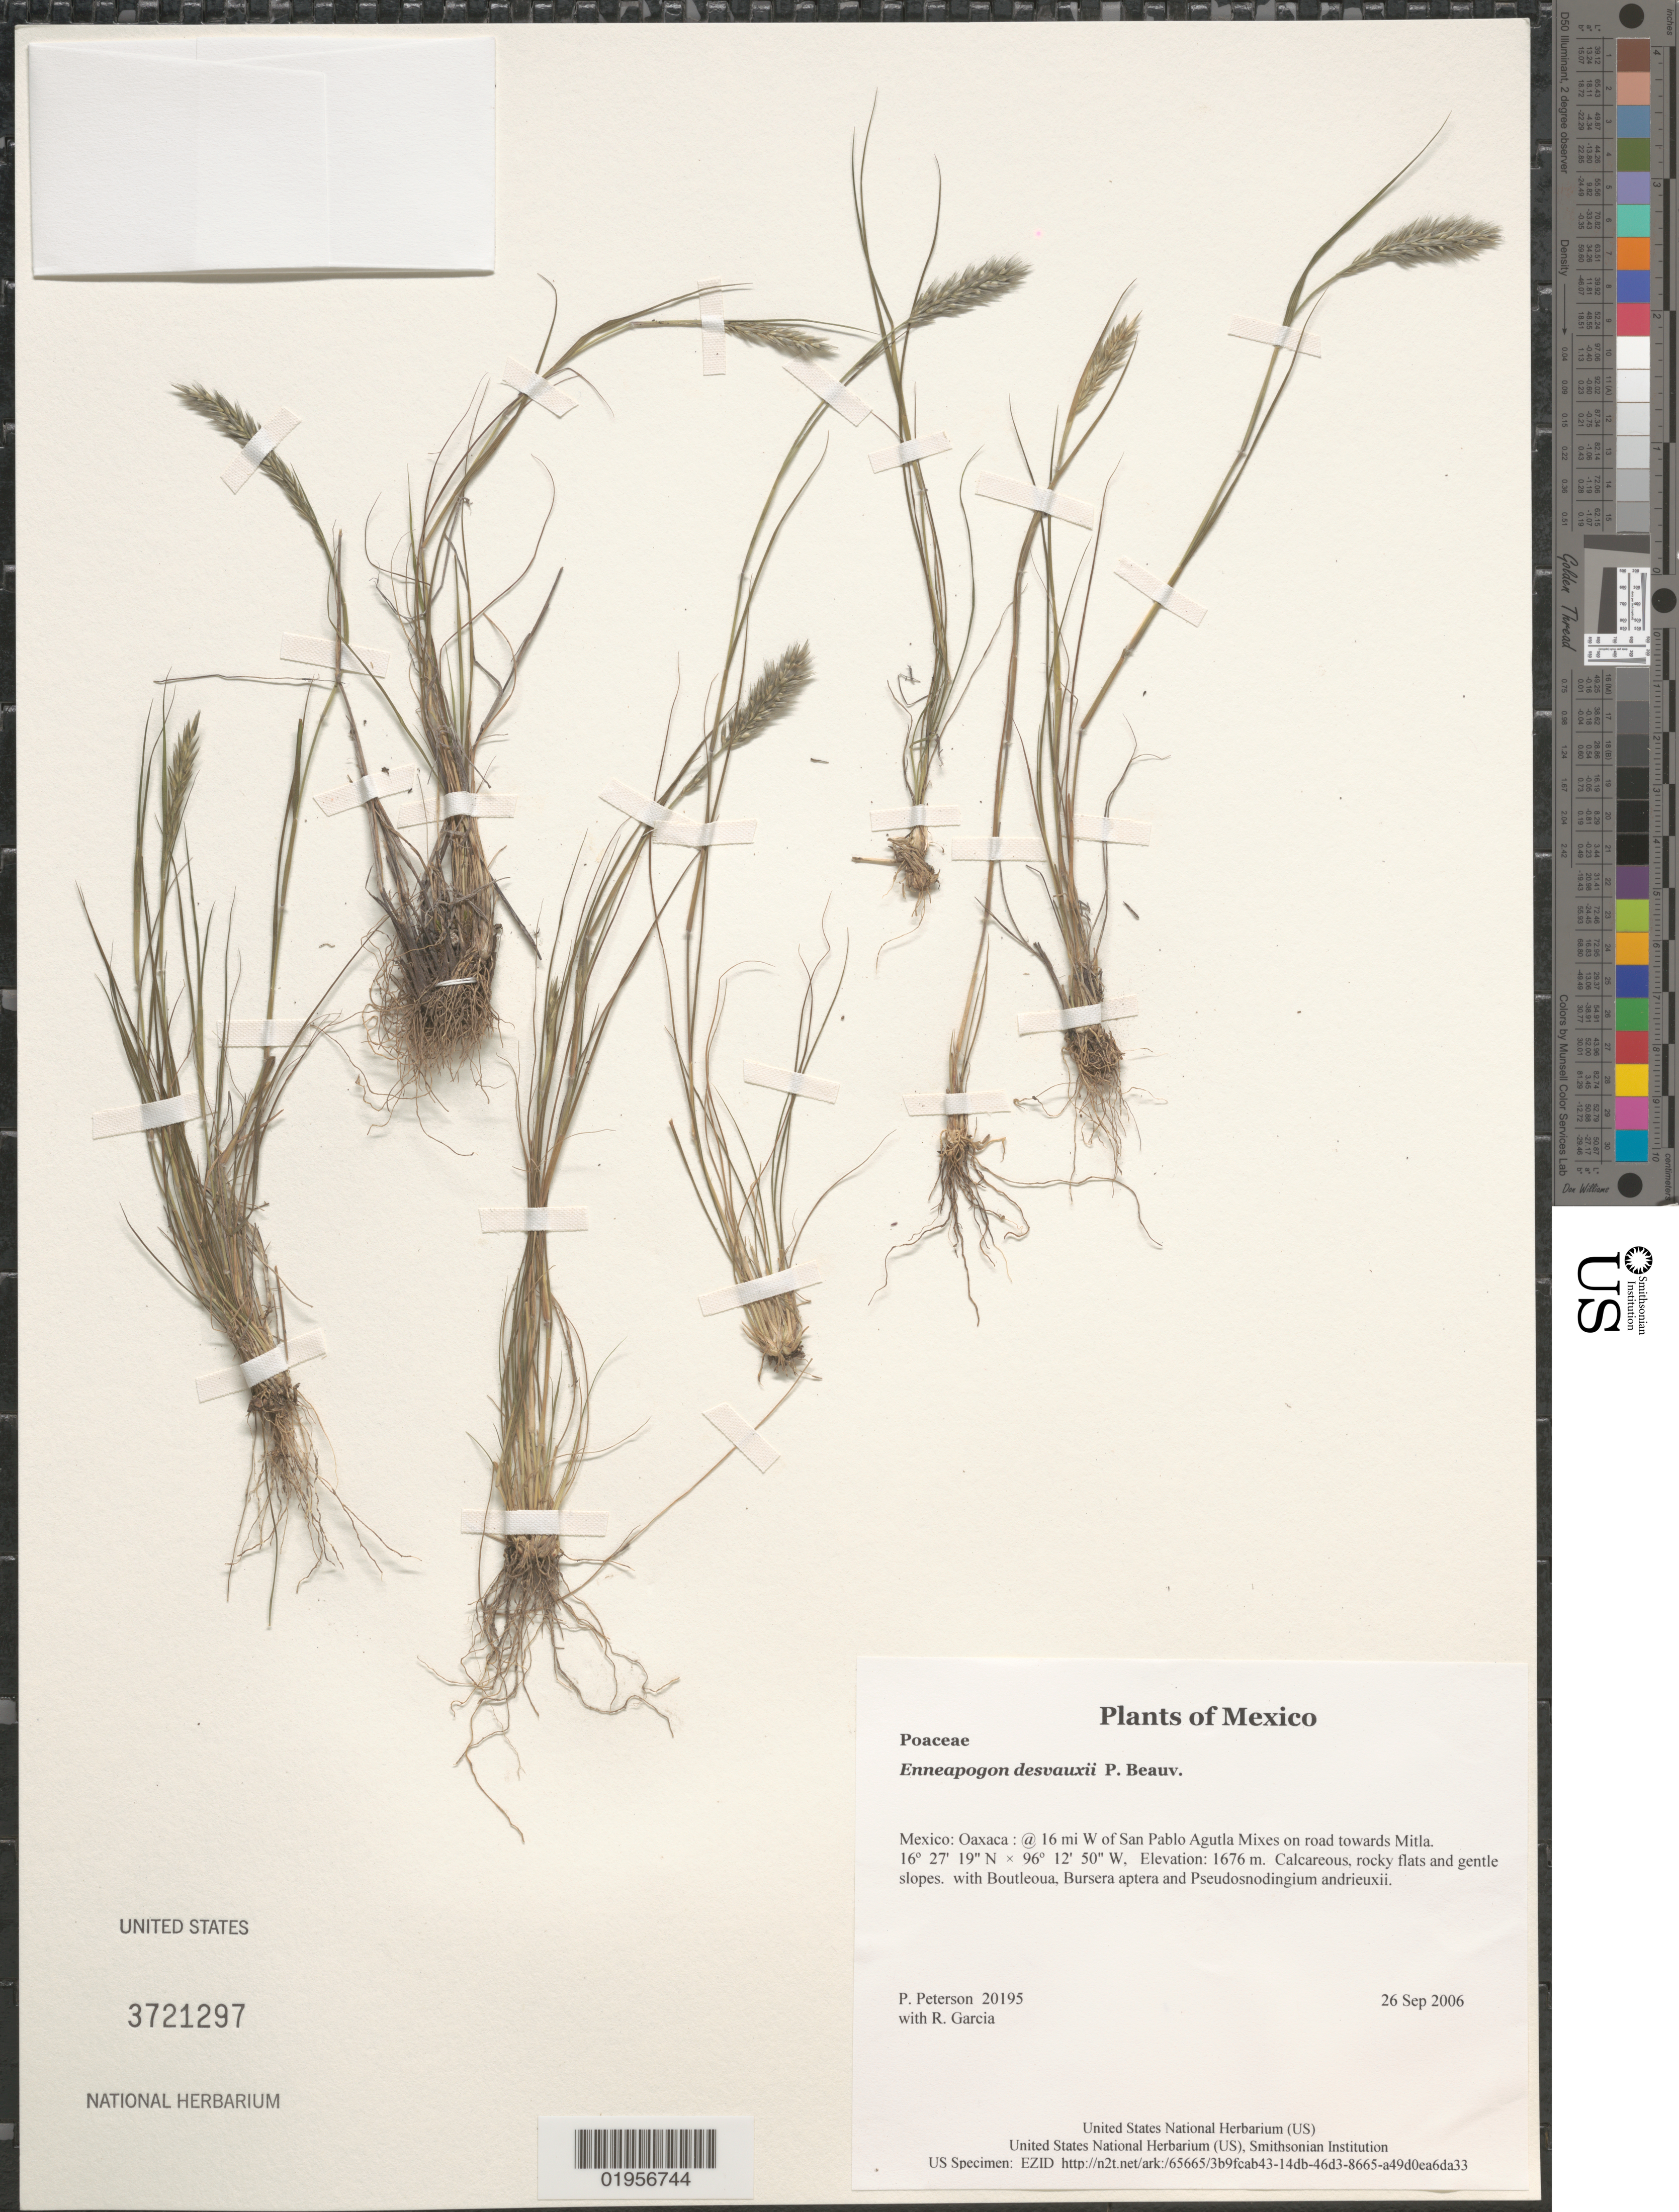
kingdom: Plantae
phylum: Tracheophyta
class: Liliopsida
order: Poales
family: Poaceae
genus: Enneapogon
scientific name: Enneapogon desvauxii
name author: P. Beauv.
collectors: P. M. Peterson & R. Garcia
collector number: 20195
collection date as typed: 26 Sep 2006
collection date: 2006-09-26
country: Mexico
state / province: Oaxaca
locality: @ 16 mi W of San Pablo Agutla Mixes on road towards Mitla.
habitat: Calcareous, rocky flats and gentle slopes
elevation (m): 1676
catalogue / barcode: US 3721297